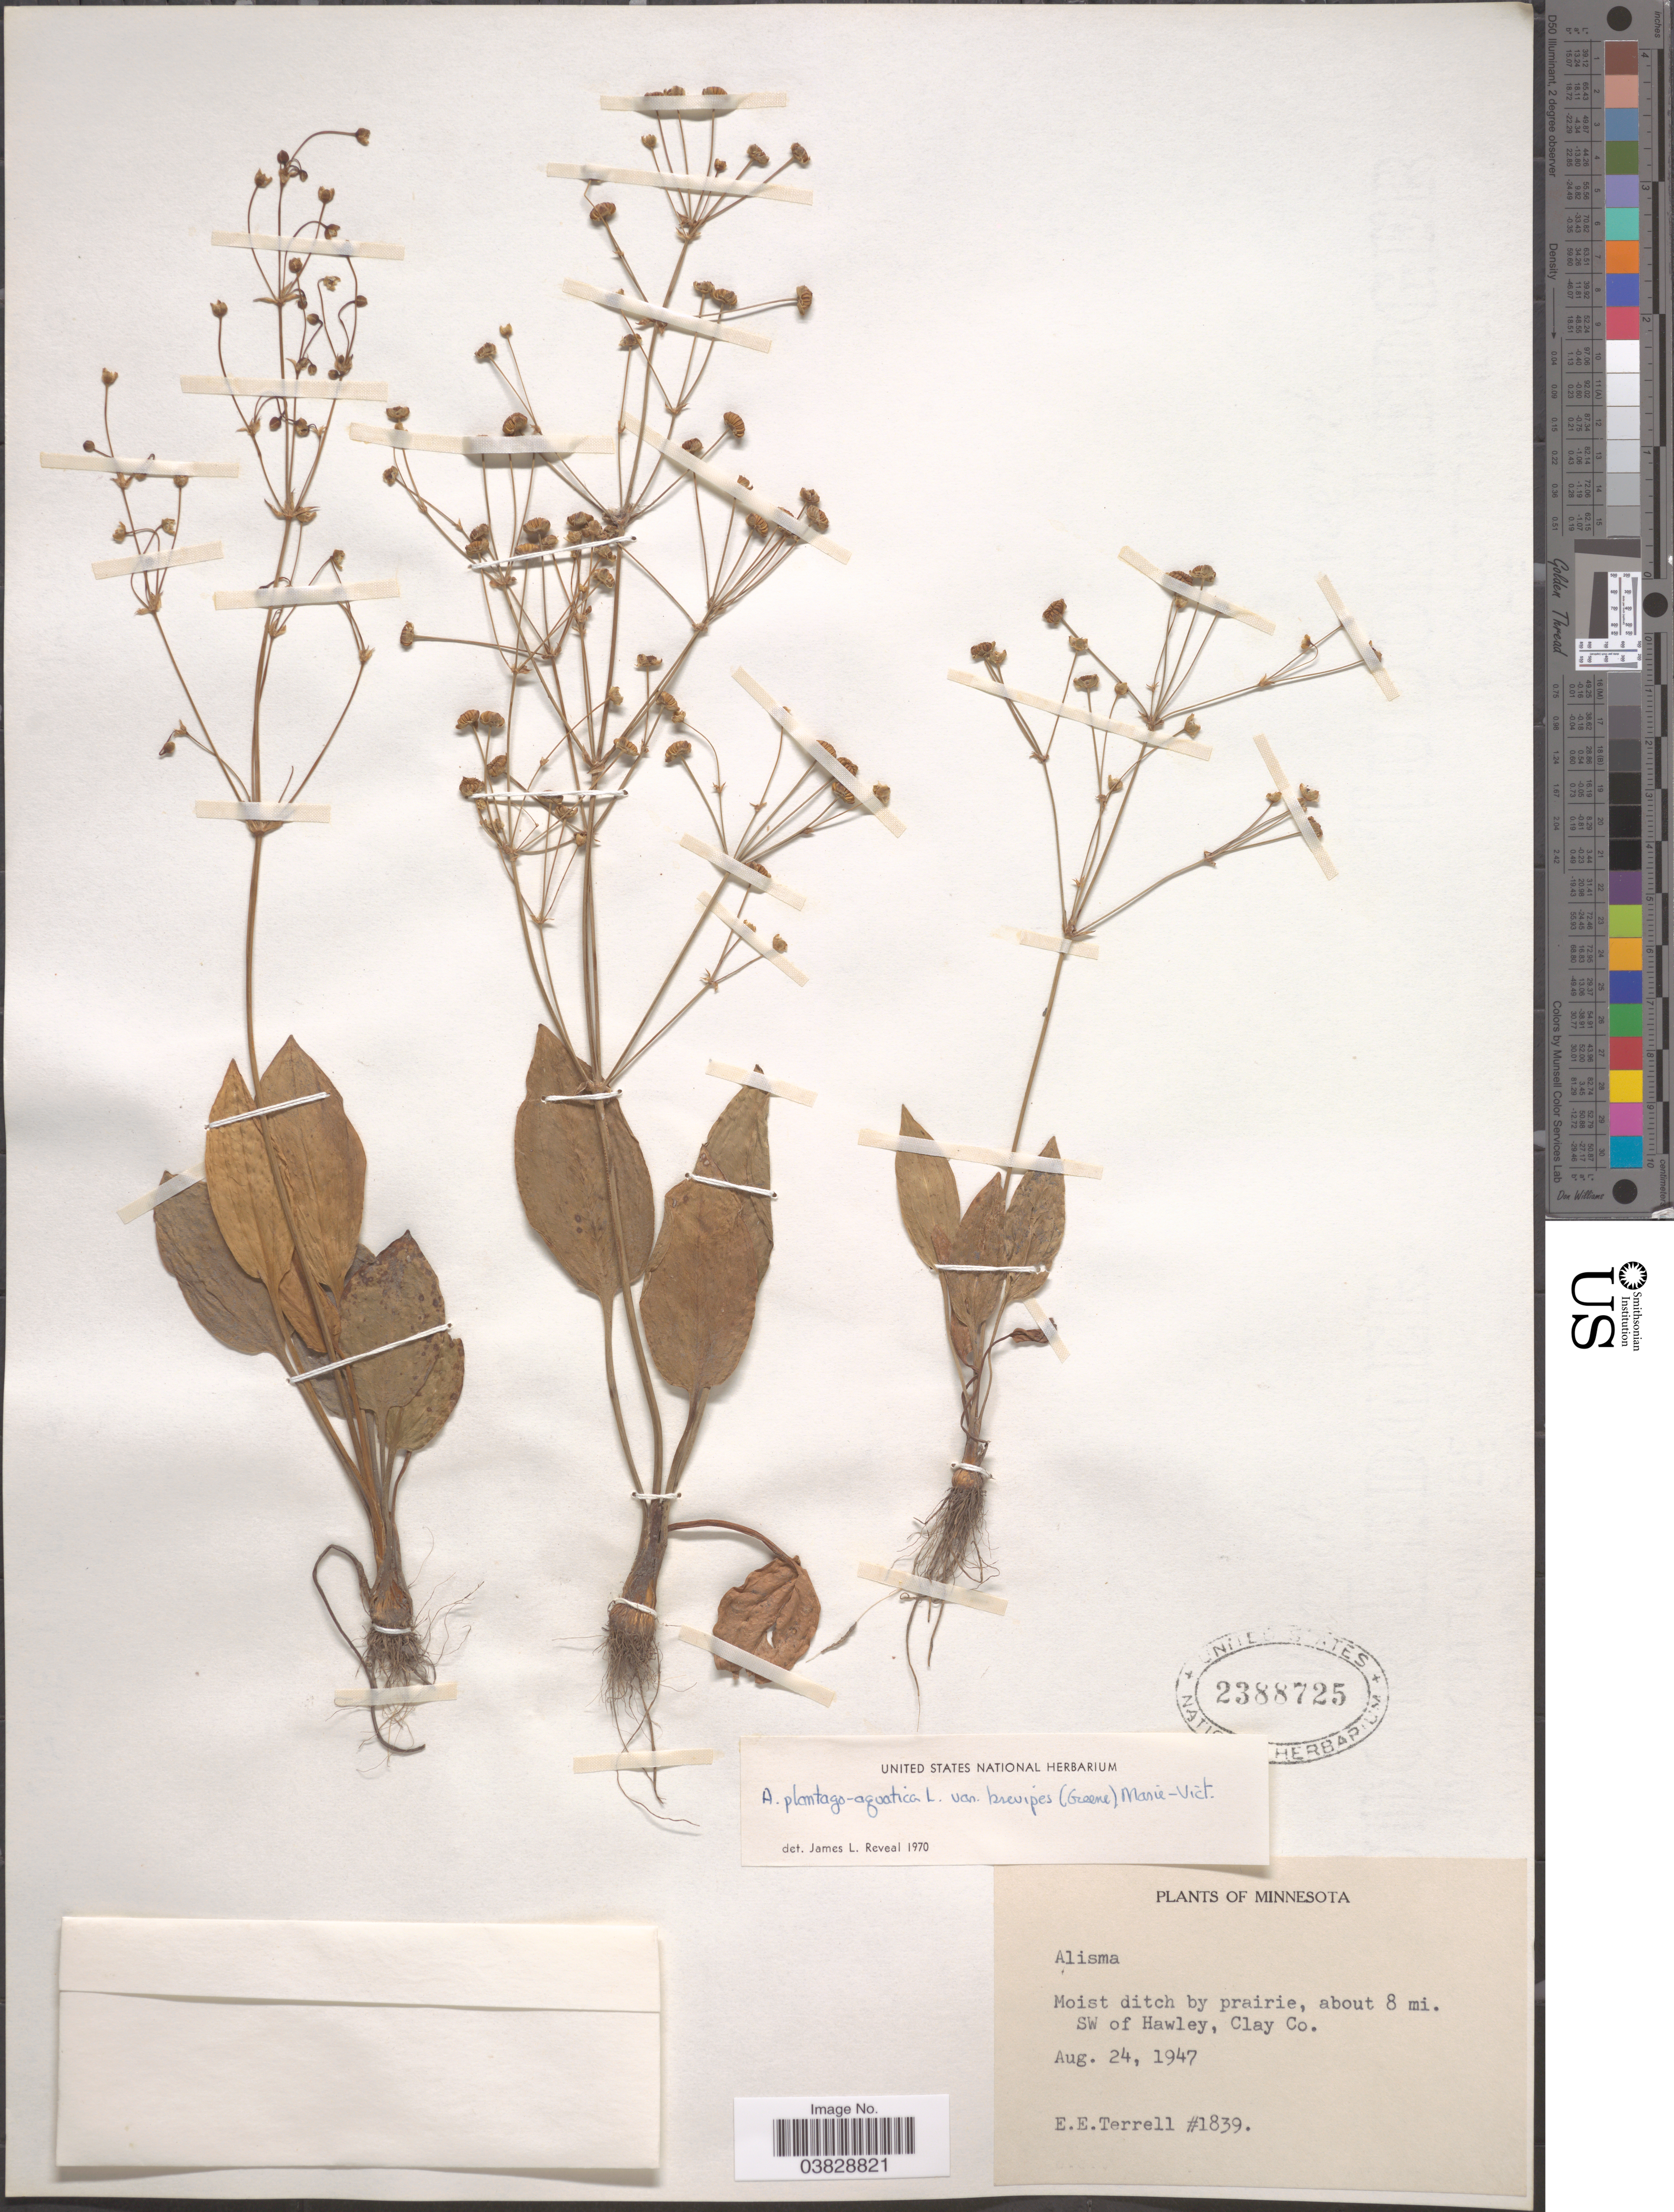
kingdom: Plantae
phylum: Tracheophyta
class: Liliopsida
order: Alismatales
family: Alismataceae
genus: Alisma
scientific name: Alisma plantago-aquatica var. americanum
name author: L.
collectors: E. E. Terrell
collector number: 1839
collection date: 1947-08-24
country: United States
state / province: Minnesota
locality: Moist ditch by prairie, about 8 mi. SW of Hawley, Clay Co.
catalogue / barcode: US 2388725